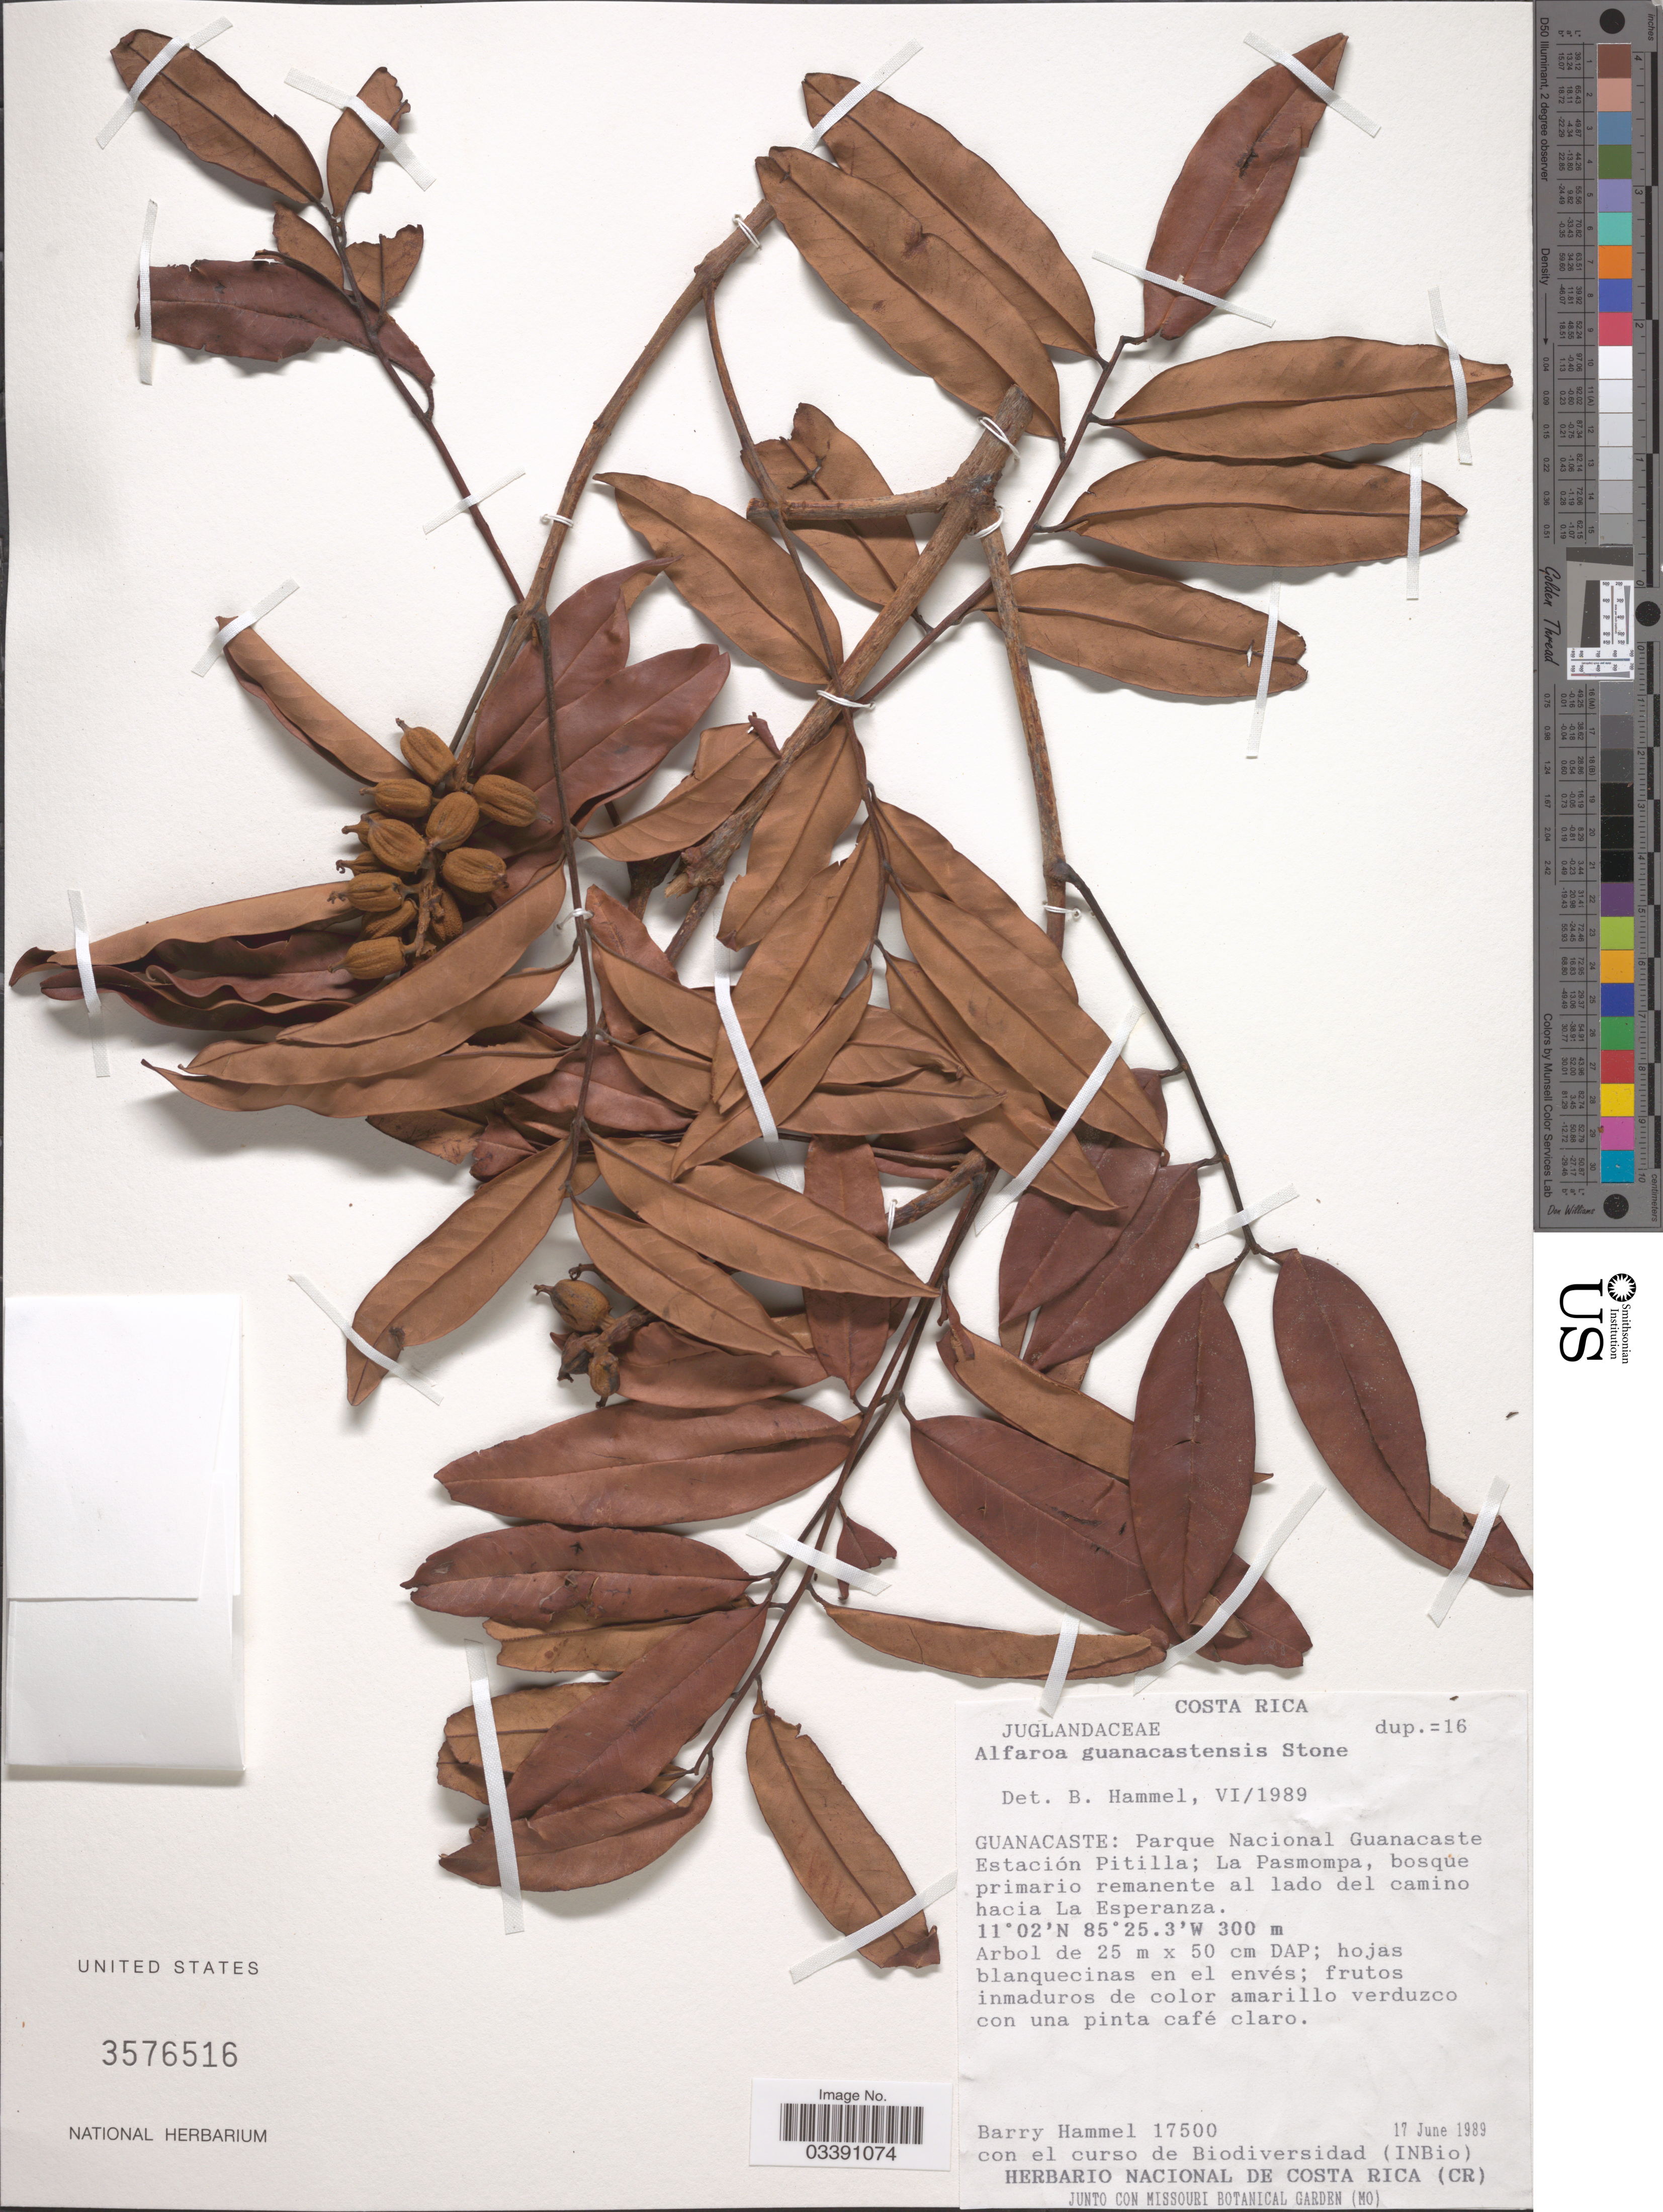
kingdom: Plantae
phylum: Tracheophyta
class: Magnoliopsida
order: Fagales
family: Juglandaceae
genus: Alfaroa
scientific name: Alfaroa guanacastensis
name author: D.E Stone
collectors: B. Hammel & El curso de Biodiversidad (INBio)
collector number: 17500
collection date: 1989-06-17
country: Costa Rica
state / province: Guanacaste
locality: Parque Nacional Guanacaste Estación Pitilla; La Pasmompa, bosque primario remanente al lado del camino hacia La Esperanza.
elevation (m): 300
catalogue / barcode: US 3576516